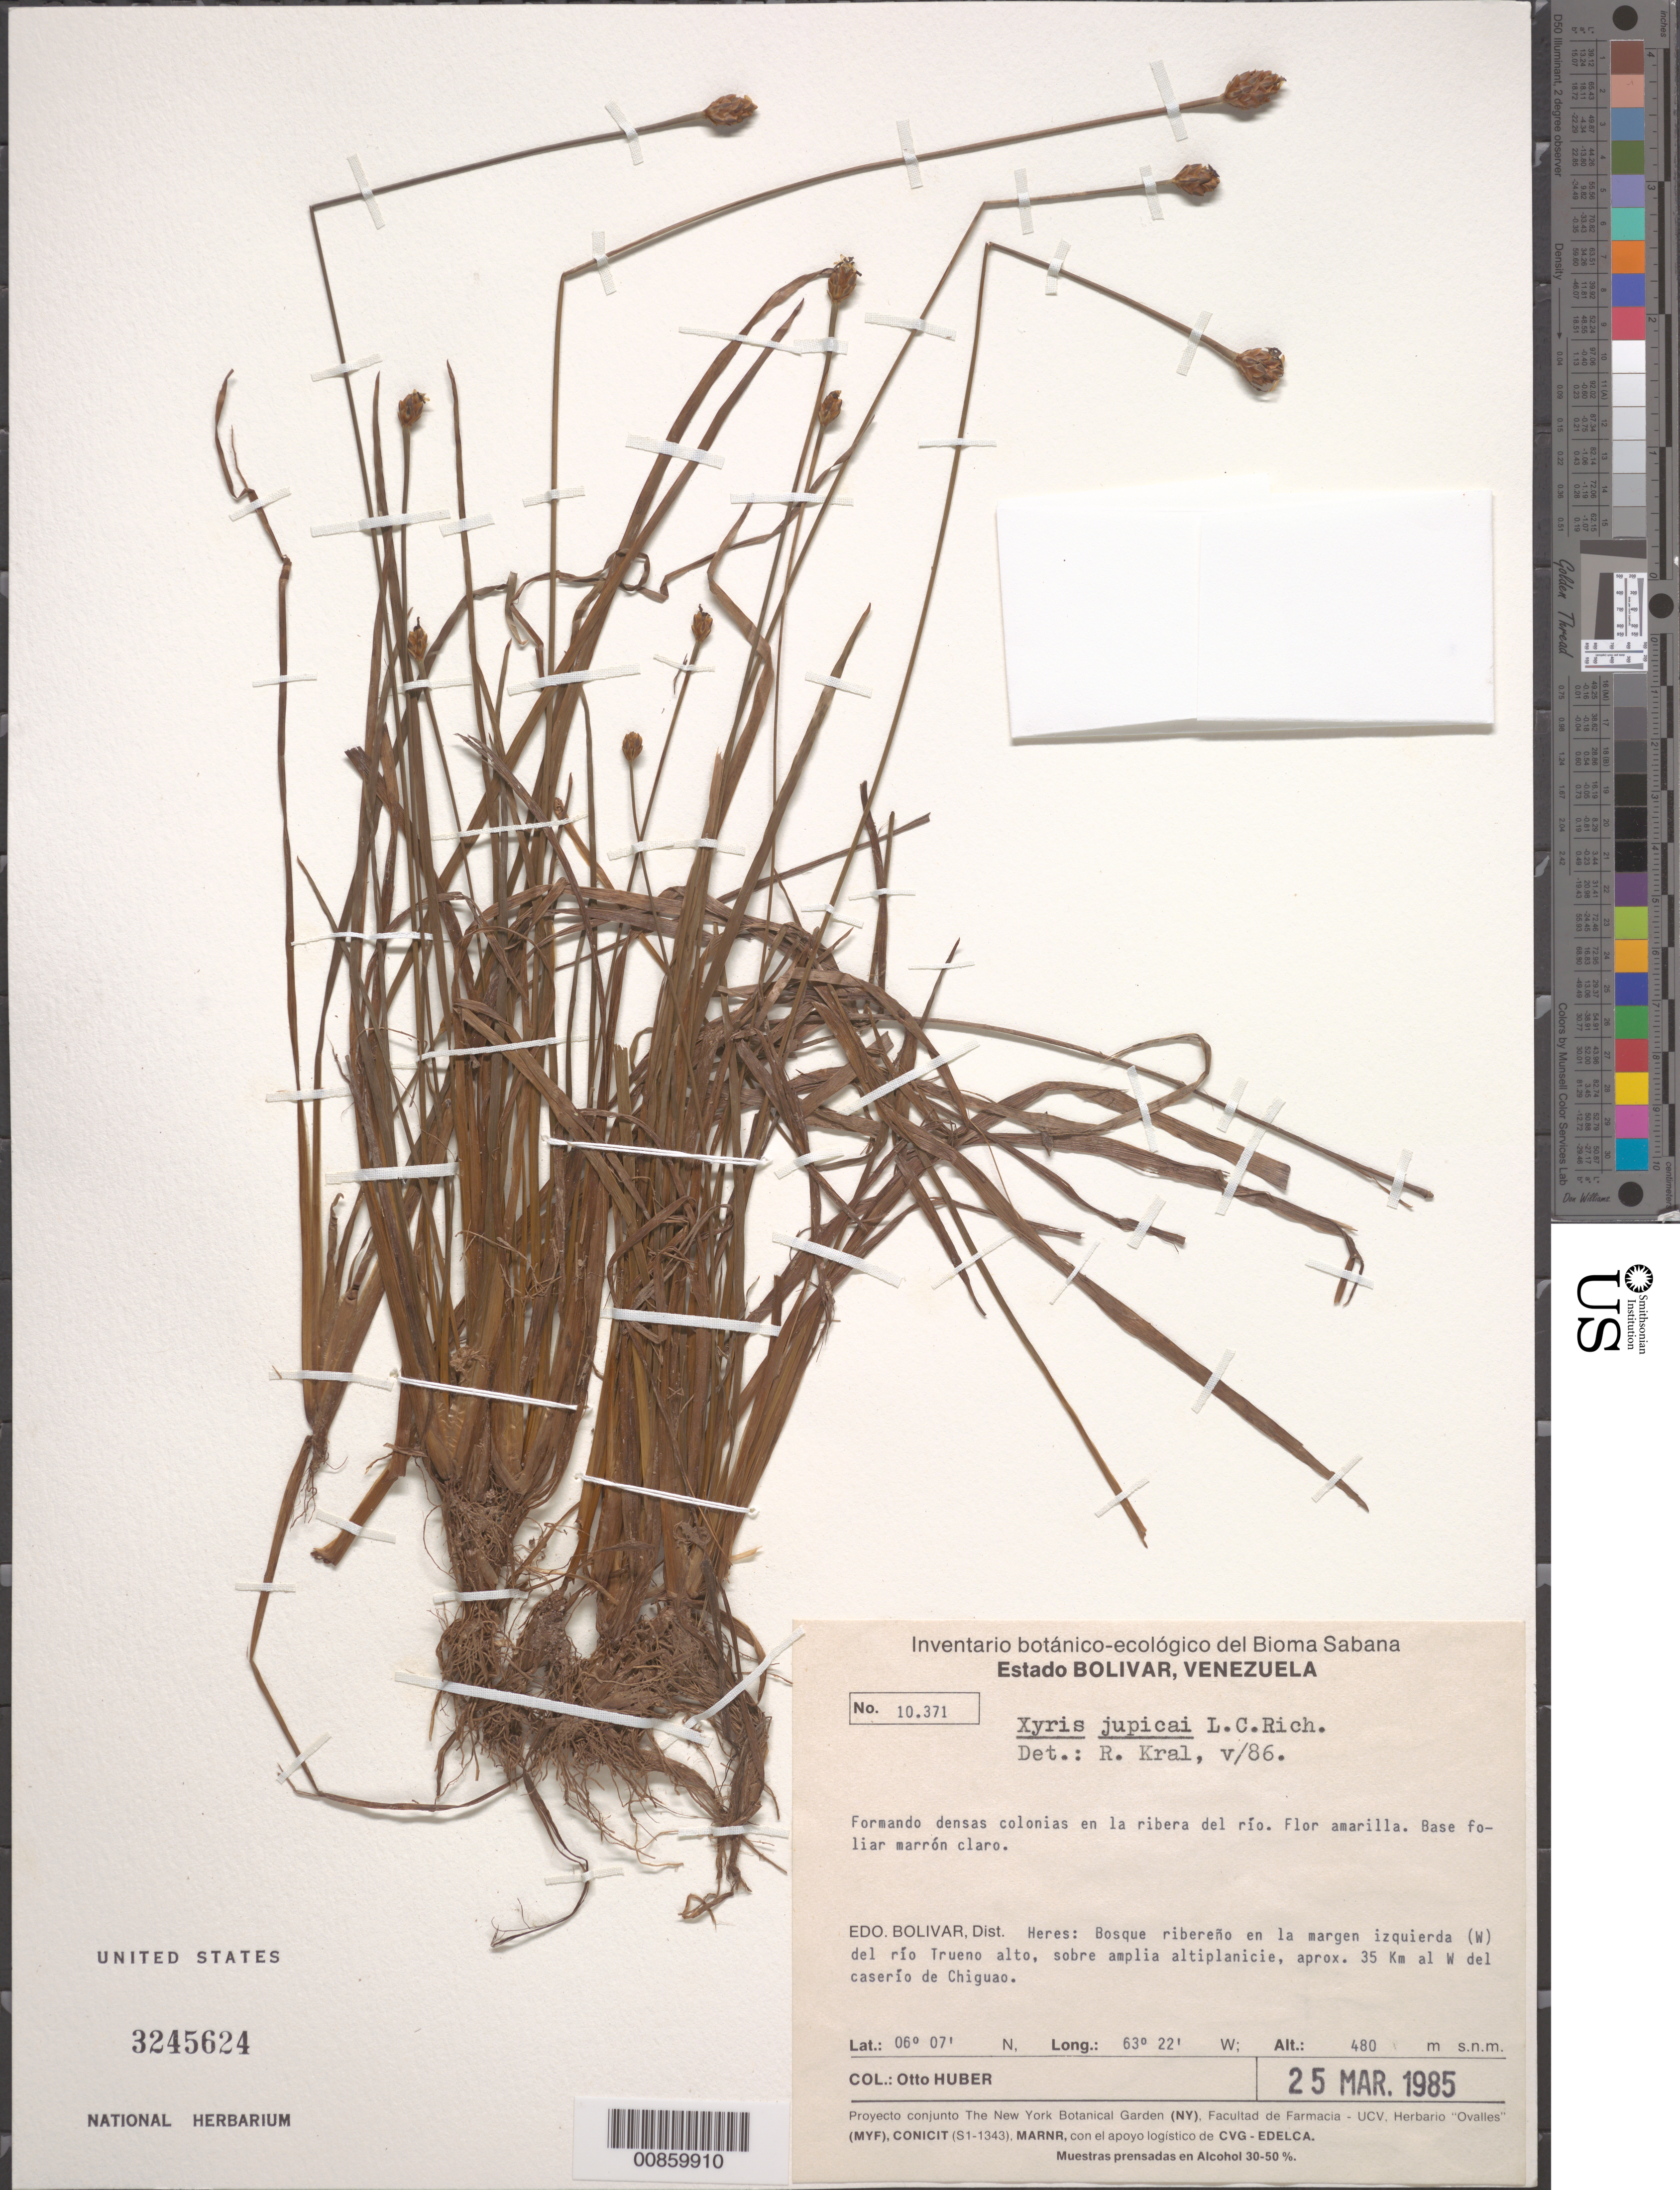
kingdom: Plantae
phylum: Tracheophyta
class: Liliopsida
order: Poales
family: Xyridaceae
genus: Xyris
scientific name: Xyris jupicai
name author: Rich.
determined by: Kral, Robert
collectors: O. Huber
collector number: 10371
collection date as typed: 25-Mar-85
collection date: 1985-03-25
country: Venezuela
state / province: Bolívar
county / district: Heres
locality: Río Trueno; 35 km W del caserío de Chiguao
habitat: En la ribera del río; sobre amplia altiplanicie.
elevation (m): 480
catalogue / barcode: US 3245624